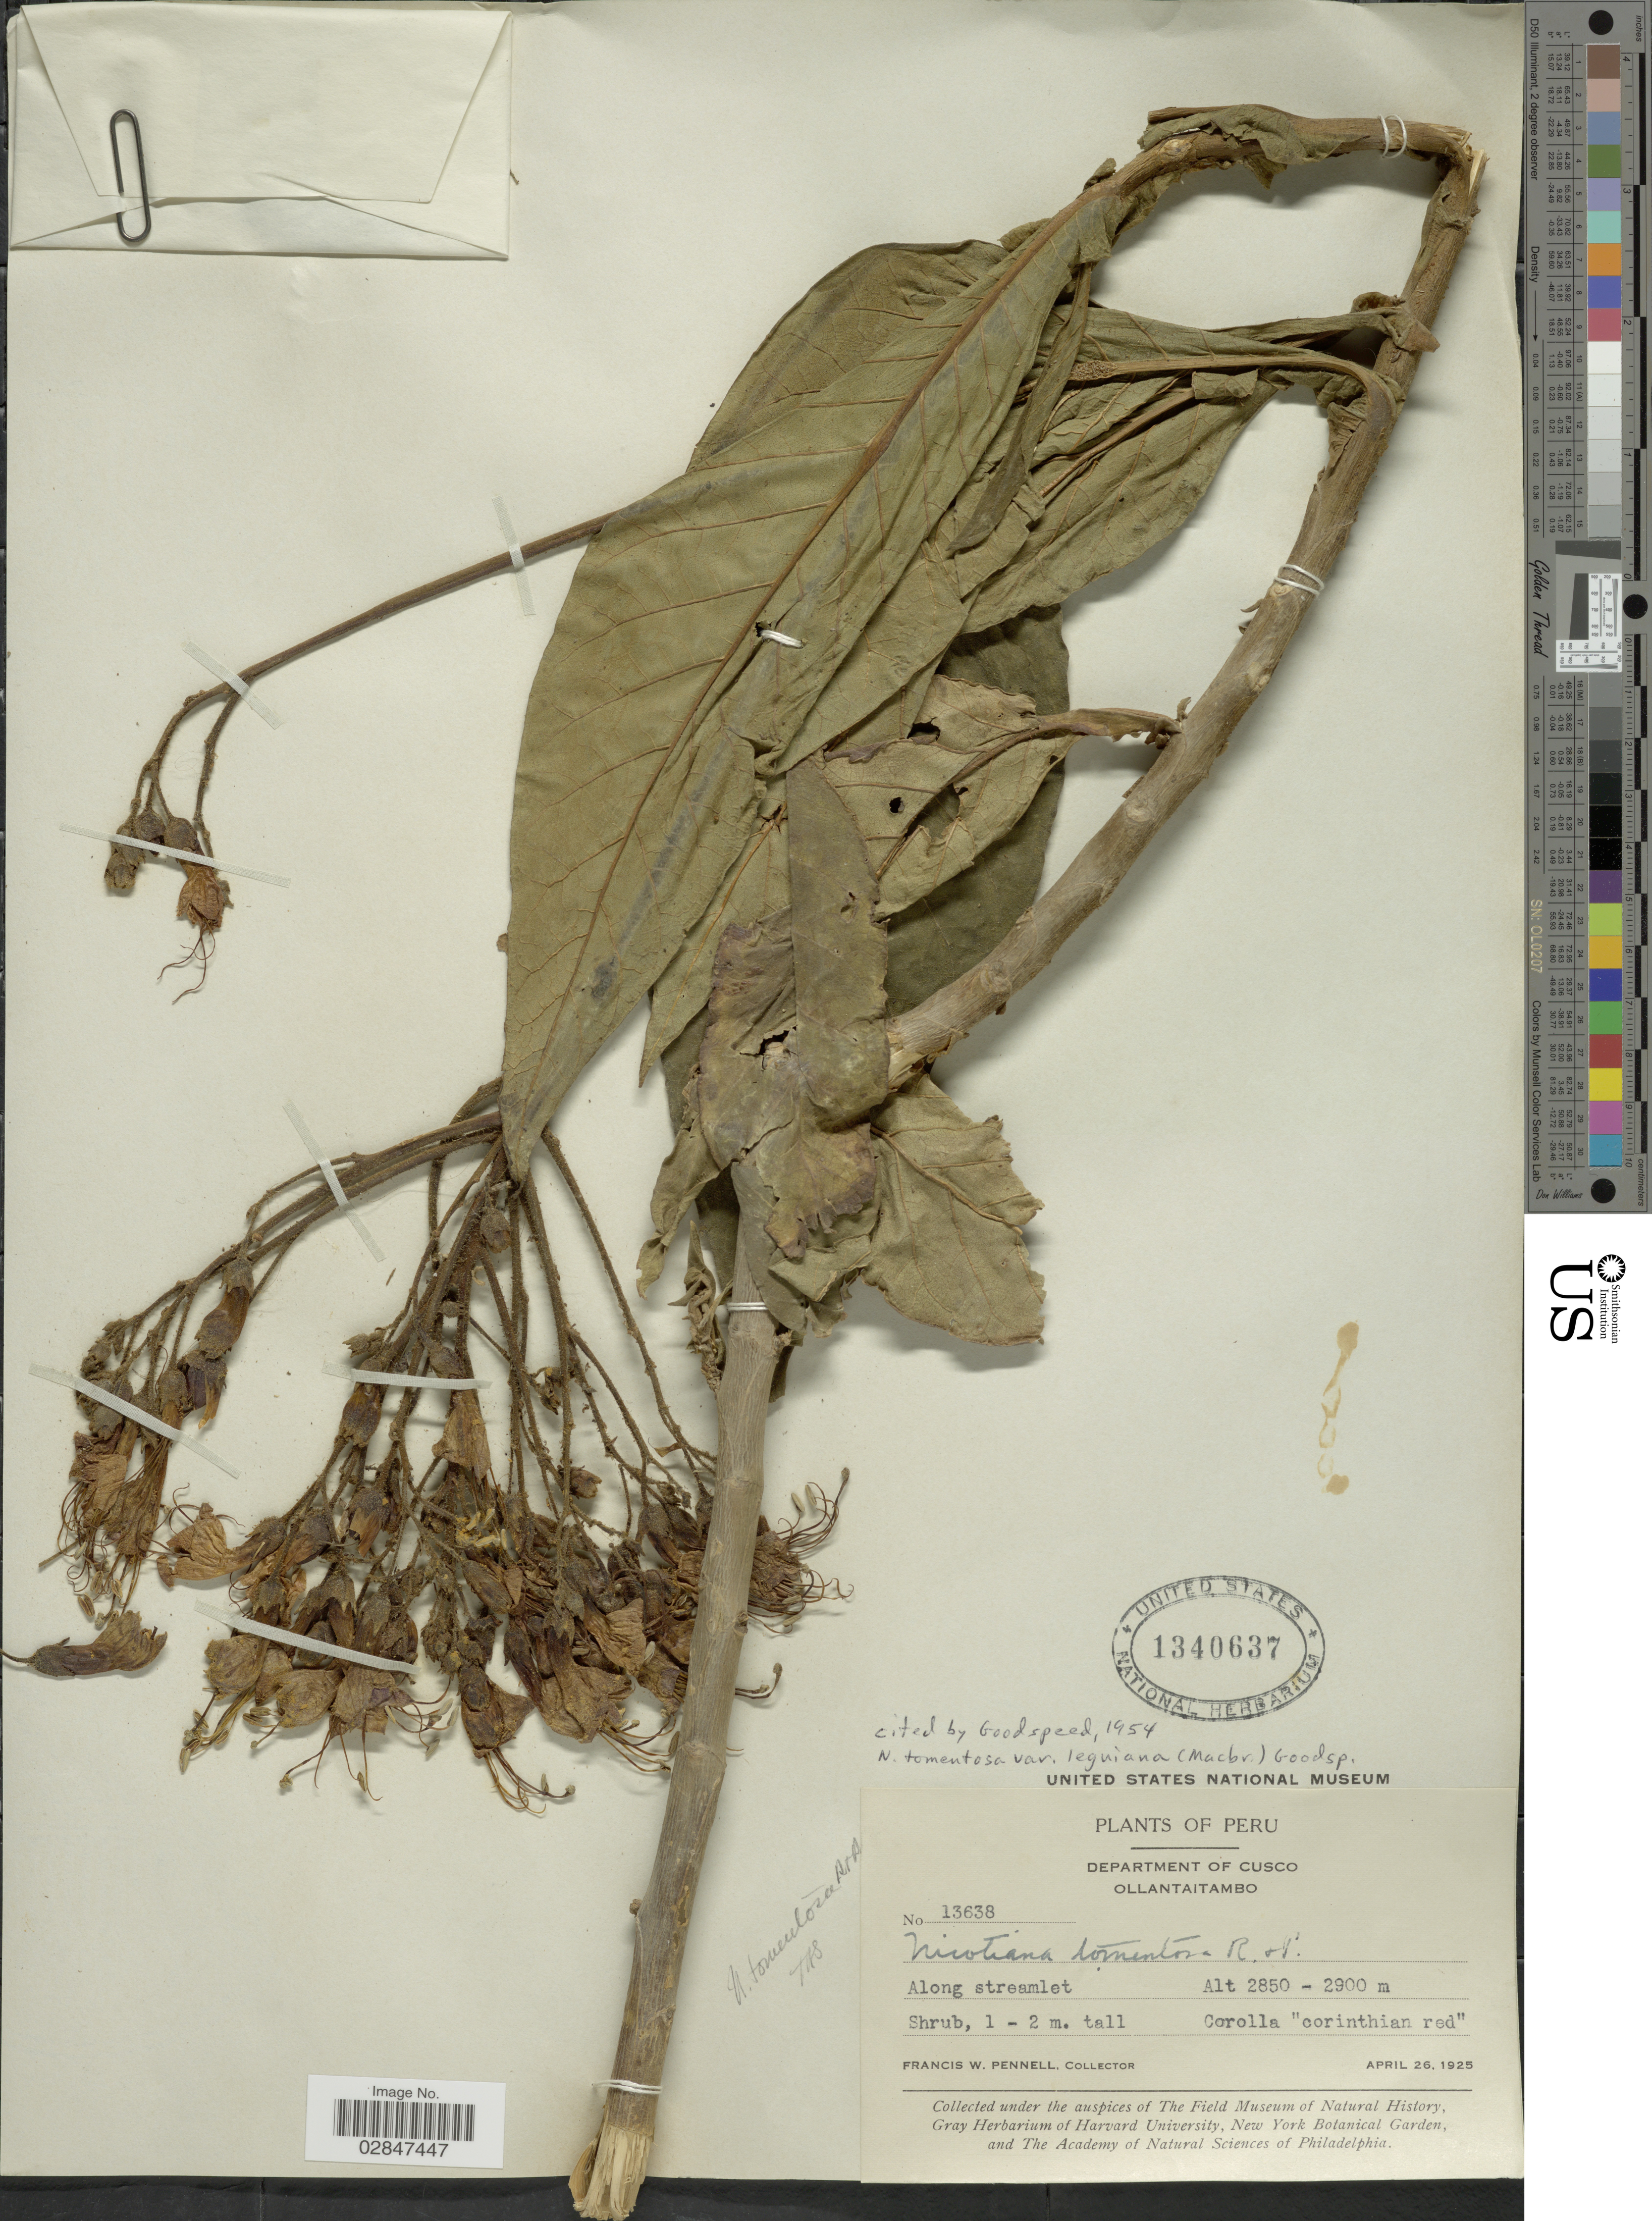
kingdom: Plantae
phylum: Tracheophyta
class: Magnoliopsida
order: Solanales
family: Solanaceae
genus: Nicotiana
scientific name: Nicotiana tomentosa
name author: Ruiz & Pav.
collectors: F. W. Pennell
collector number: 13638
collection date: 1926-04-26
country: Peru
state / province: Cusco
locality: Department of Cusco, Ollantaitambo, Along streamlet.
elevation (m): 2850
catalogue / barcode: US 1340637